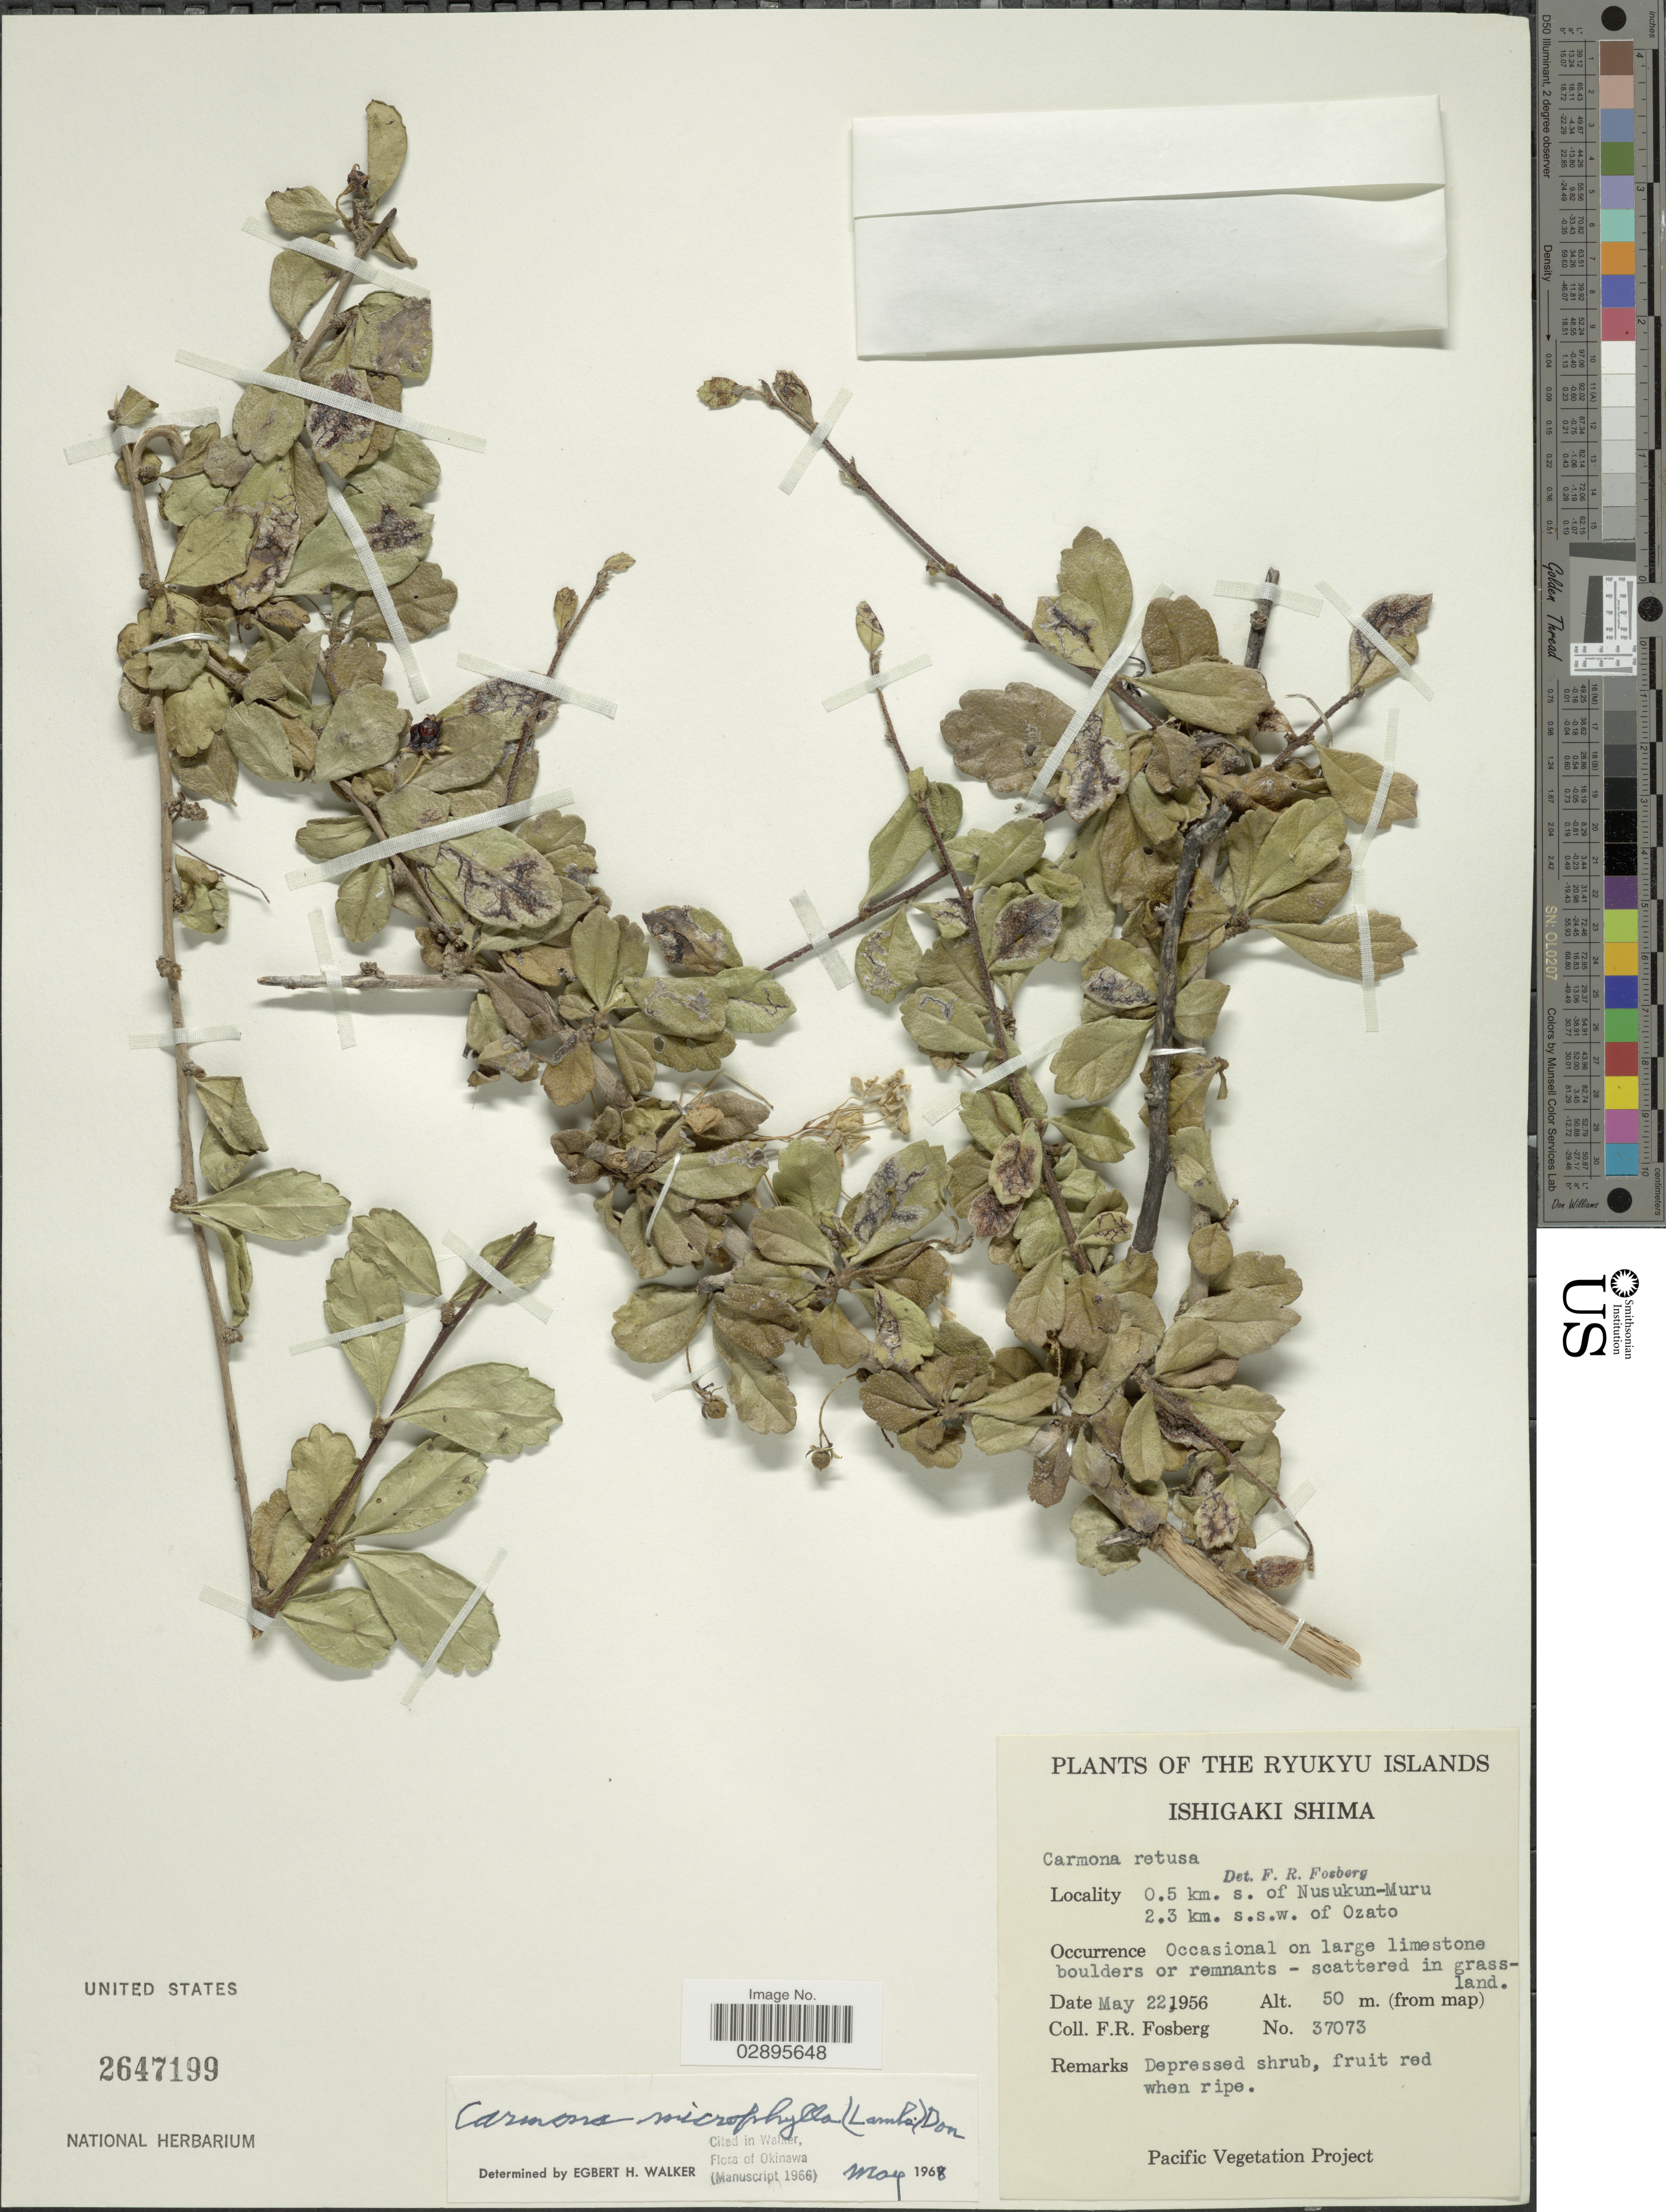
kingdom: Plantae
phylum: Tracheophyta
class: Magnoliopsida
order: Boraginales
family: Ehretiaceae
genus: Ehretia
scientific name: Ehretia microphylla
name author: Lam.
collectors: F. R. Fosberg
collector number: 37073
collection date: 1956-05-22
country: Japan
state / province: Okinawa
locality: The Ryukyu Islands. Ishigaki Shima. 0.5 km. s. of Nusukun-Muru, 2.3 km. s.s.w. of Ozato.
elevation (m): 50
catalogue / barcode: US 2647199